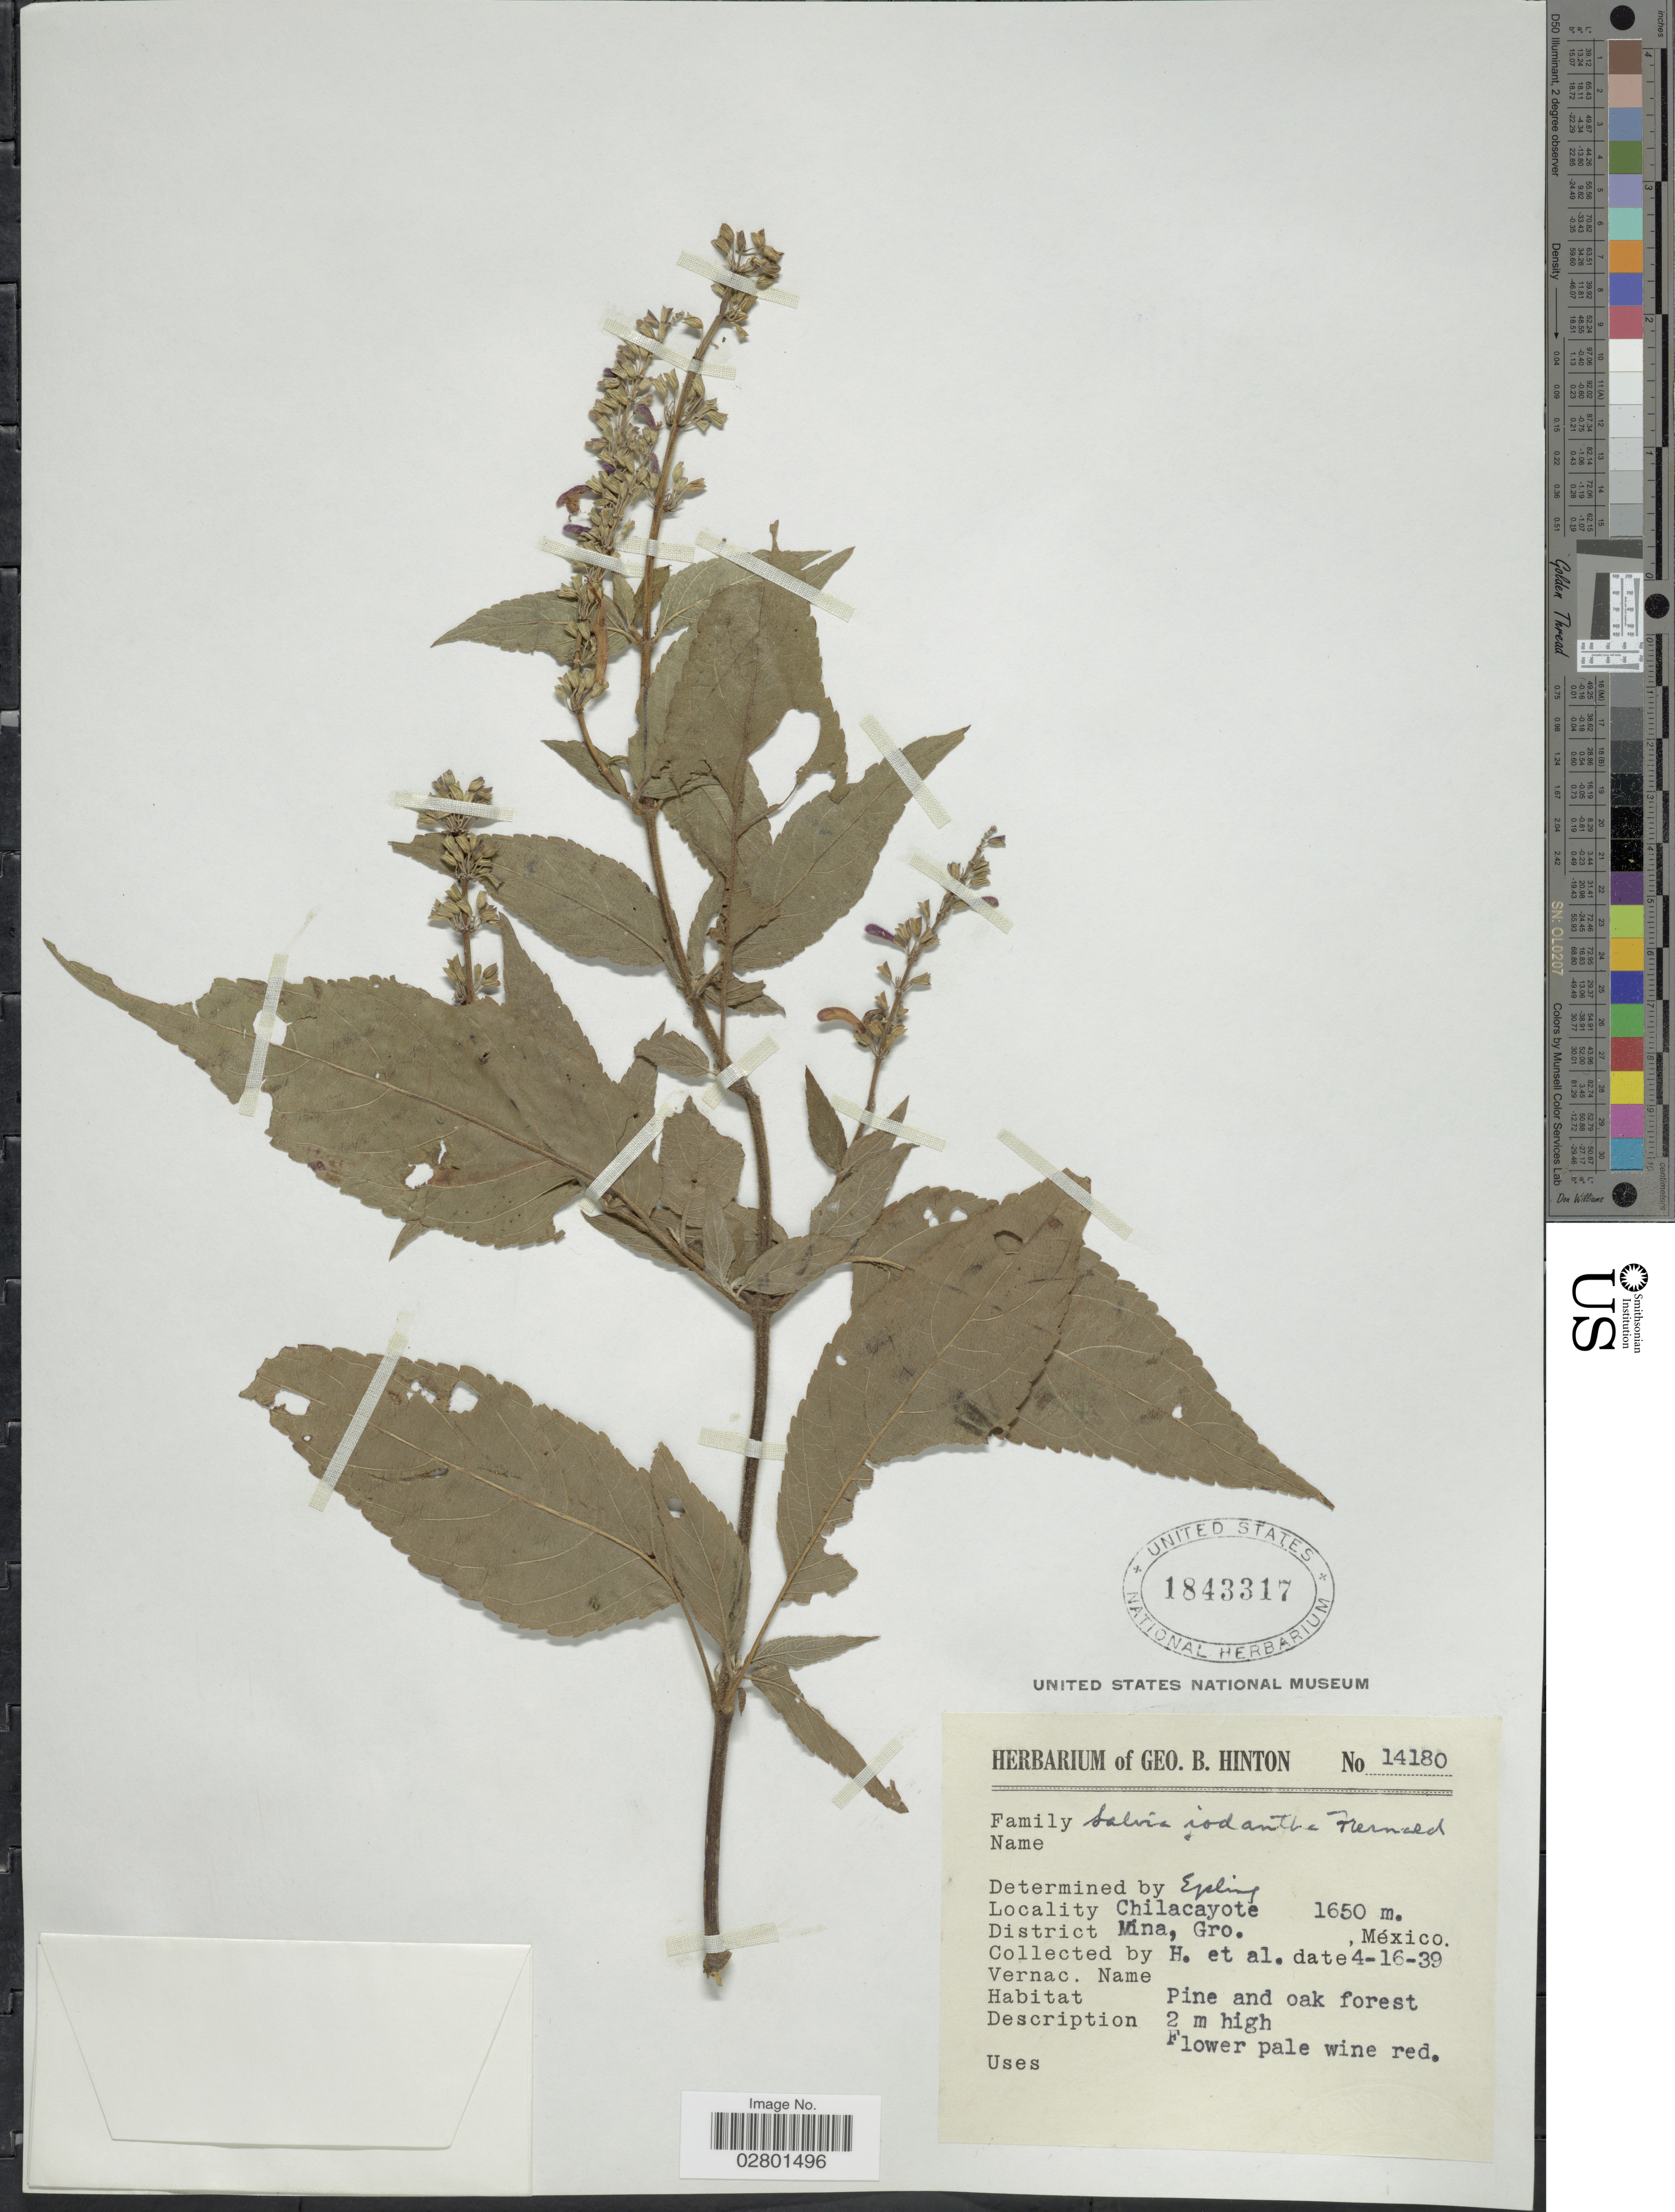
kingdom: Plantae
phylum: Tracheophyta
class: Magnoliopsida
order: Lamiales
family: Lamiaceae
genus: Salvia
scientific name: Salvia iodantha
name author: Fernald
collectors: G. B. Hinton & et al.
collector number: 14180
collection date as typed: Transcribed d/m/y: 16/4/39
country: Mexico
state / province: Guerrero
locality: Chilacayote, District Mina, Gro.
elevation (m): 1650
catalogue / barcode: US 1843317